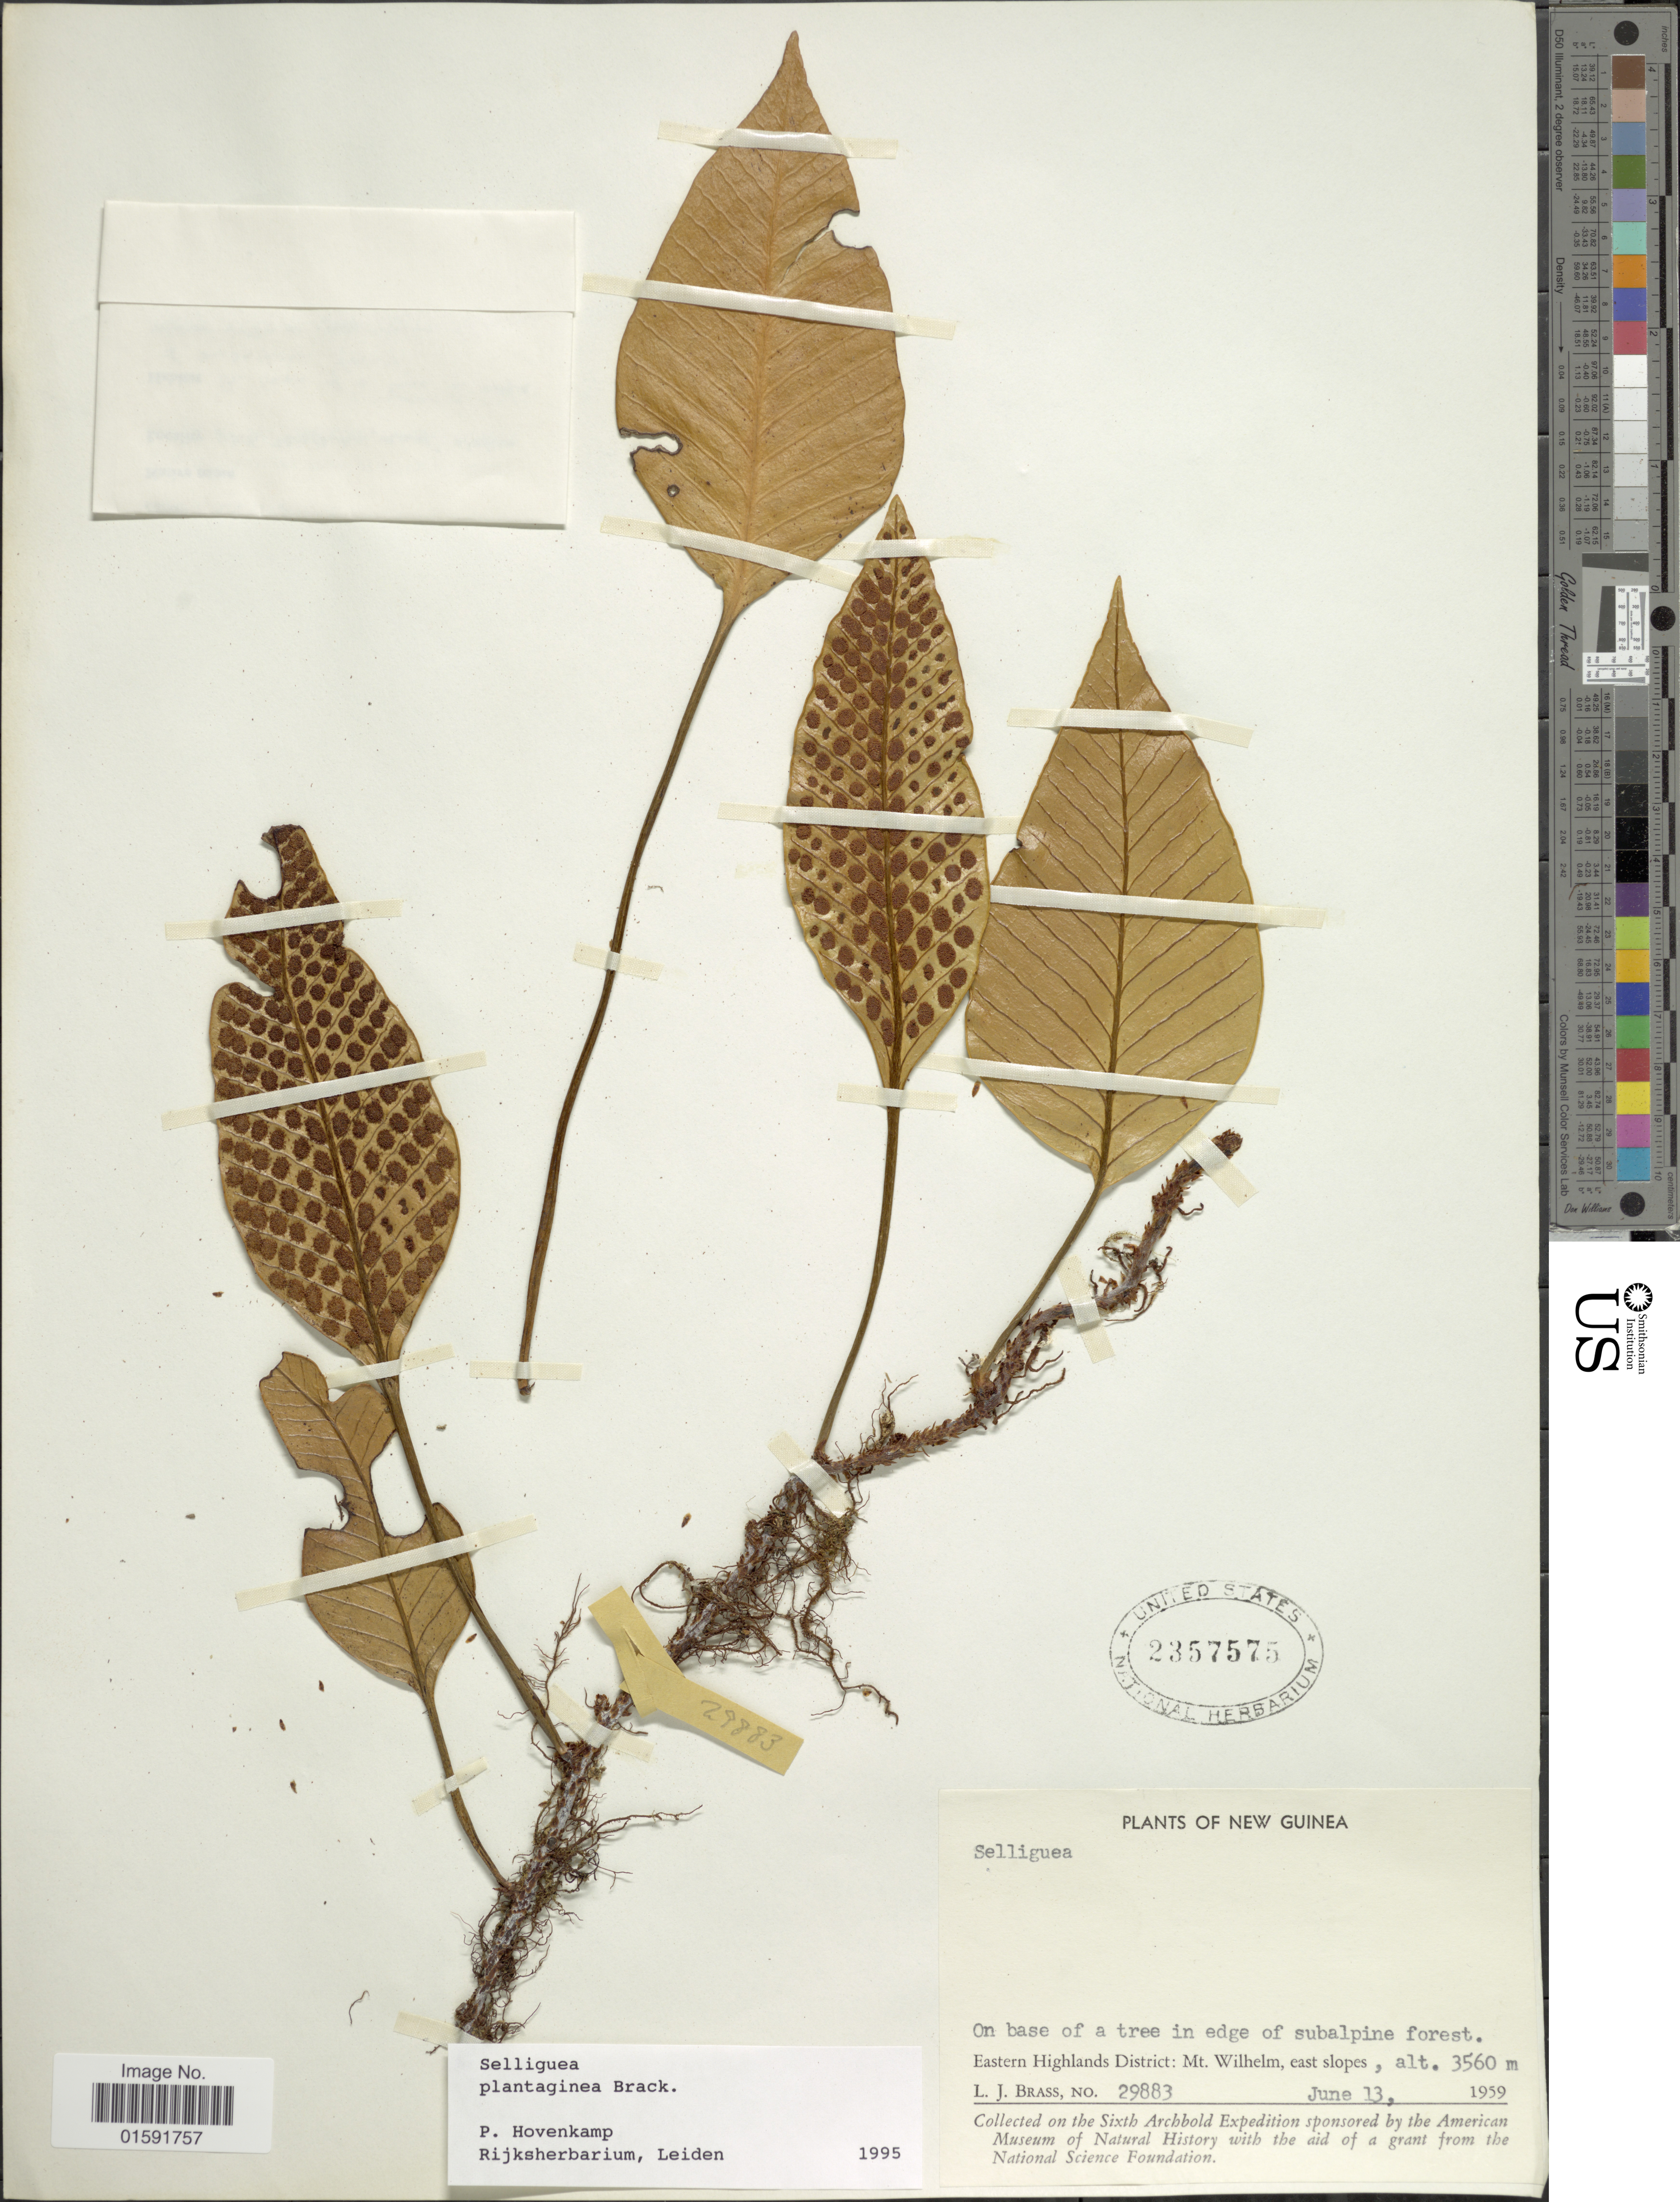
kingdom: Plantae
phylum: Tracheophyta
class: Polypodiopsida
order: Polypodiales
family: Polypodiaceae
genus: Selliguea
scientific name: Selliguea plantaginea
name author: Brack. in Wilkes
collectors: L. J. Brass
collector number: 29883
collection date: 1959-06-13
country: Papua New Guinea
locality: New Guinea, Eastern Highlands District: Mt. Wilhelms, east slopes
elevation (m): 3560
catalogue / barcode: US 2357575